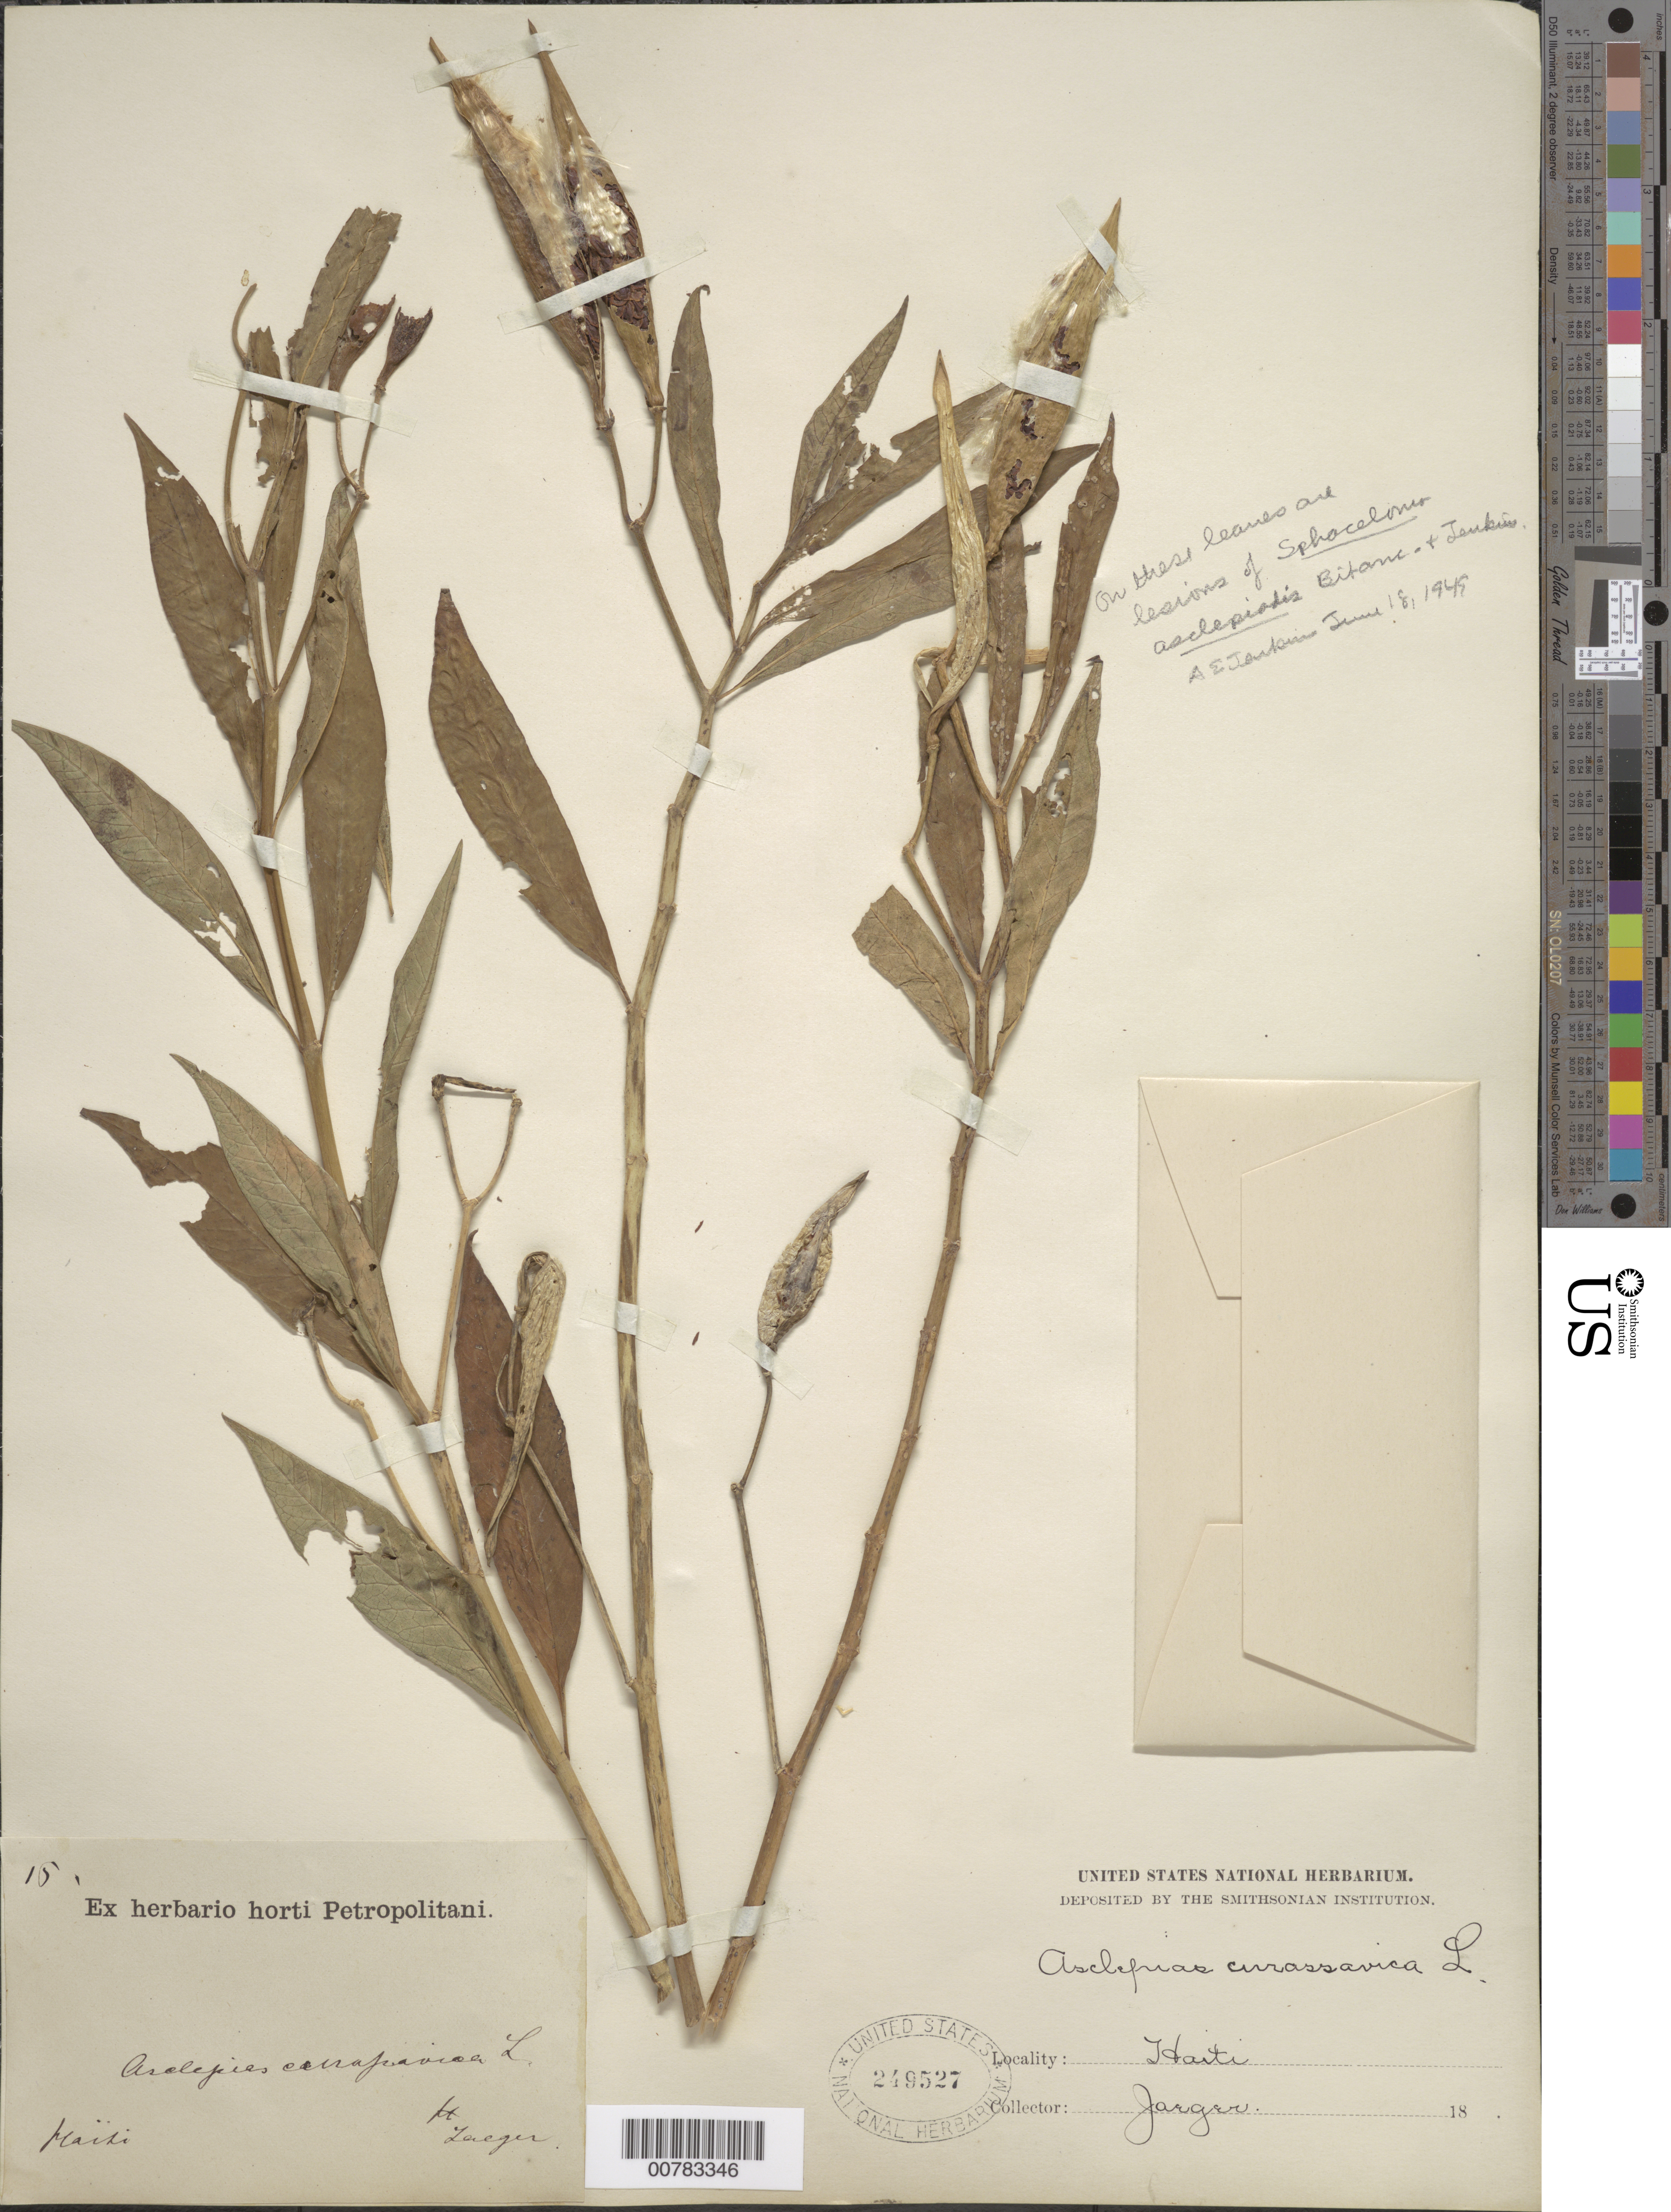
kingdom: Plantae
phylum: Tracheophyta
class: Magnoliopsida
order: Gentianales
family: Apocynaceae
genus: Asclepias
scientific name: Asclepias curassavica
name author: L.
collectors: -. Jaeger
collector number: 15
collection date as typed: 18--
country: Haiti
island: Hispaniola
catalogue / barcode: US 249527